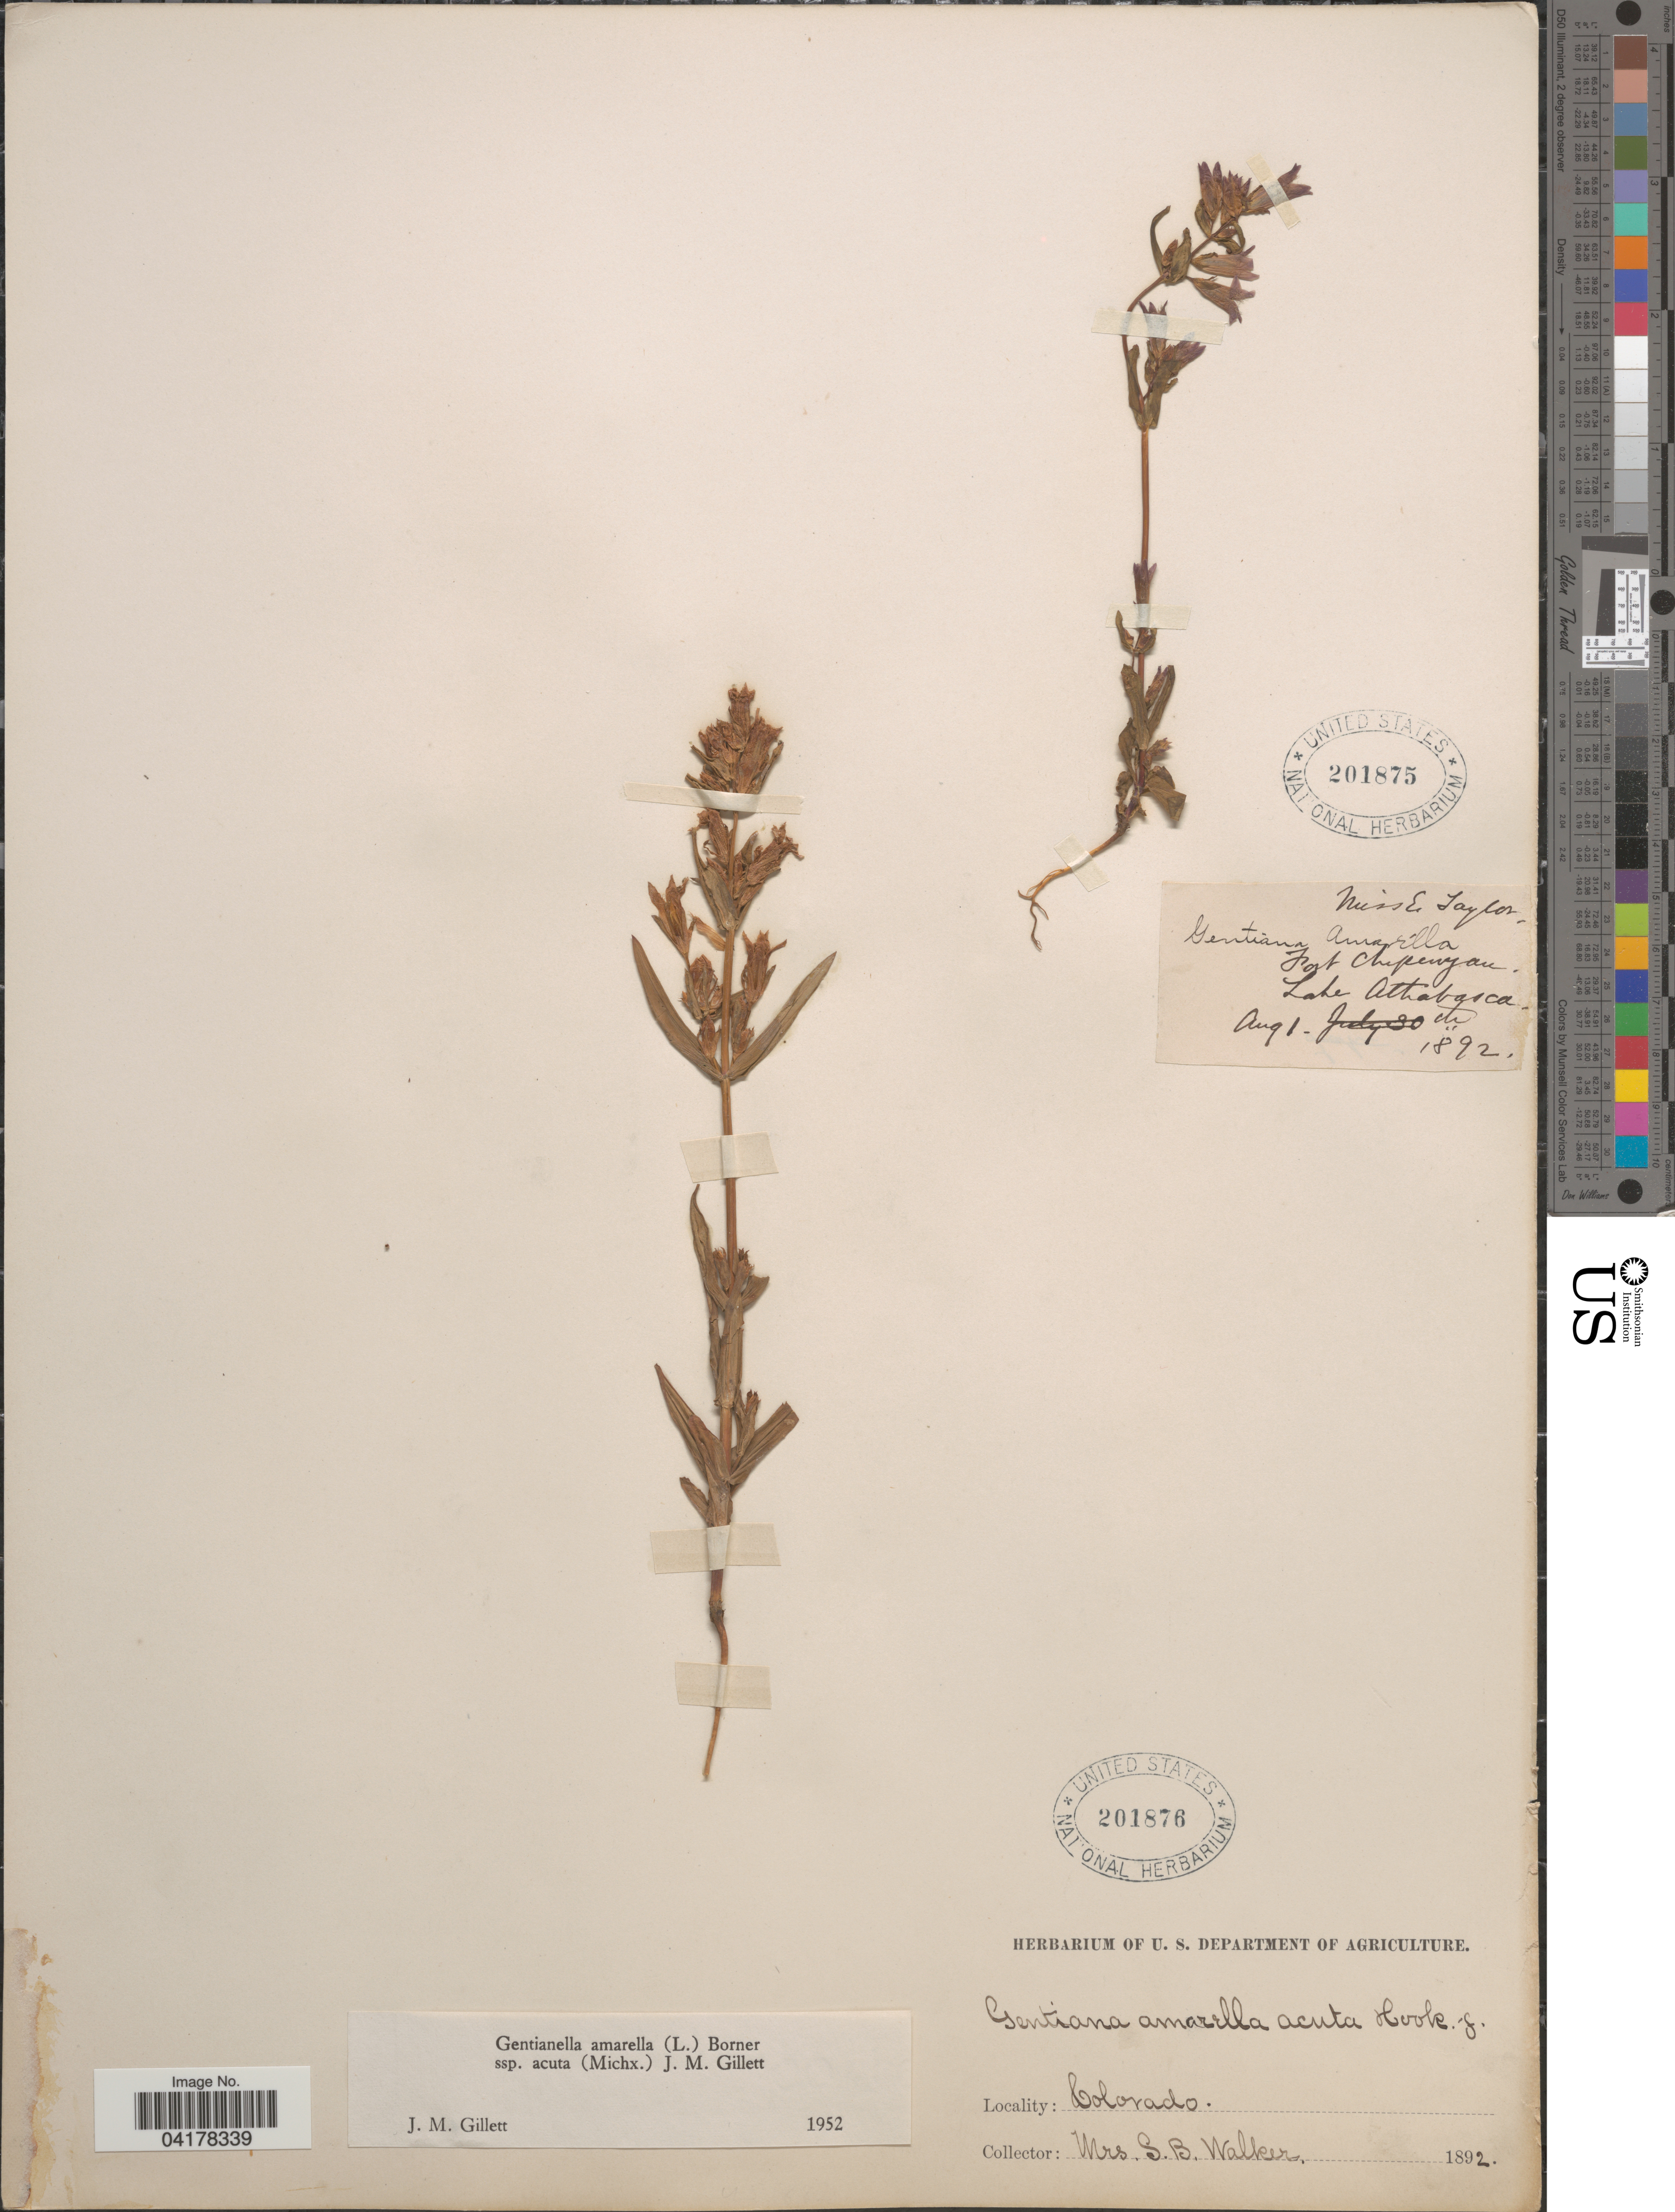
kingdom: Plantae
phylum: Tracheophyta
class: Magnoliopsida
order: Gentianales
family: Gentianaceae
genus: Gentianella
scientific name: Gentianella amarella subsp. acuta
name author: (Michx.) J.M. Gillett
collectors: S. Walker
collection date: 1892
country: United States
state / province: Colorado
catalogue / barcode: US 201876